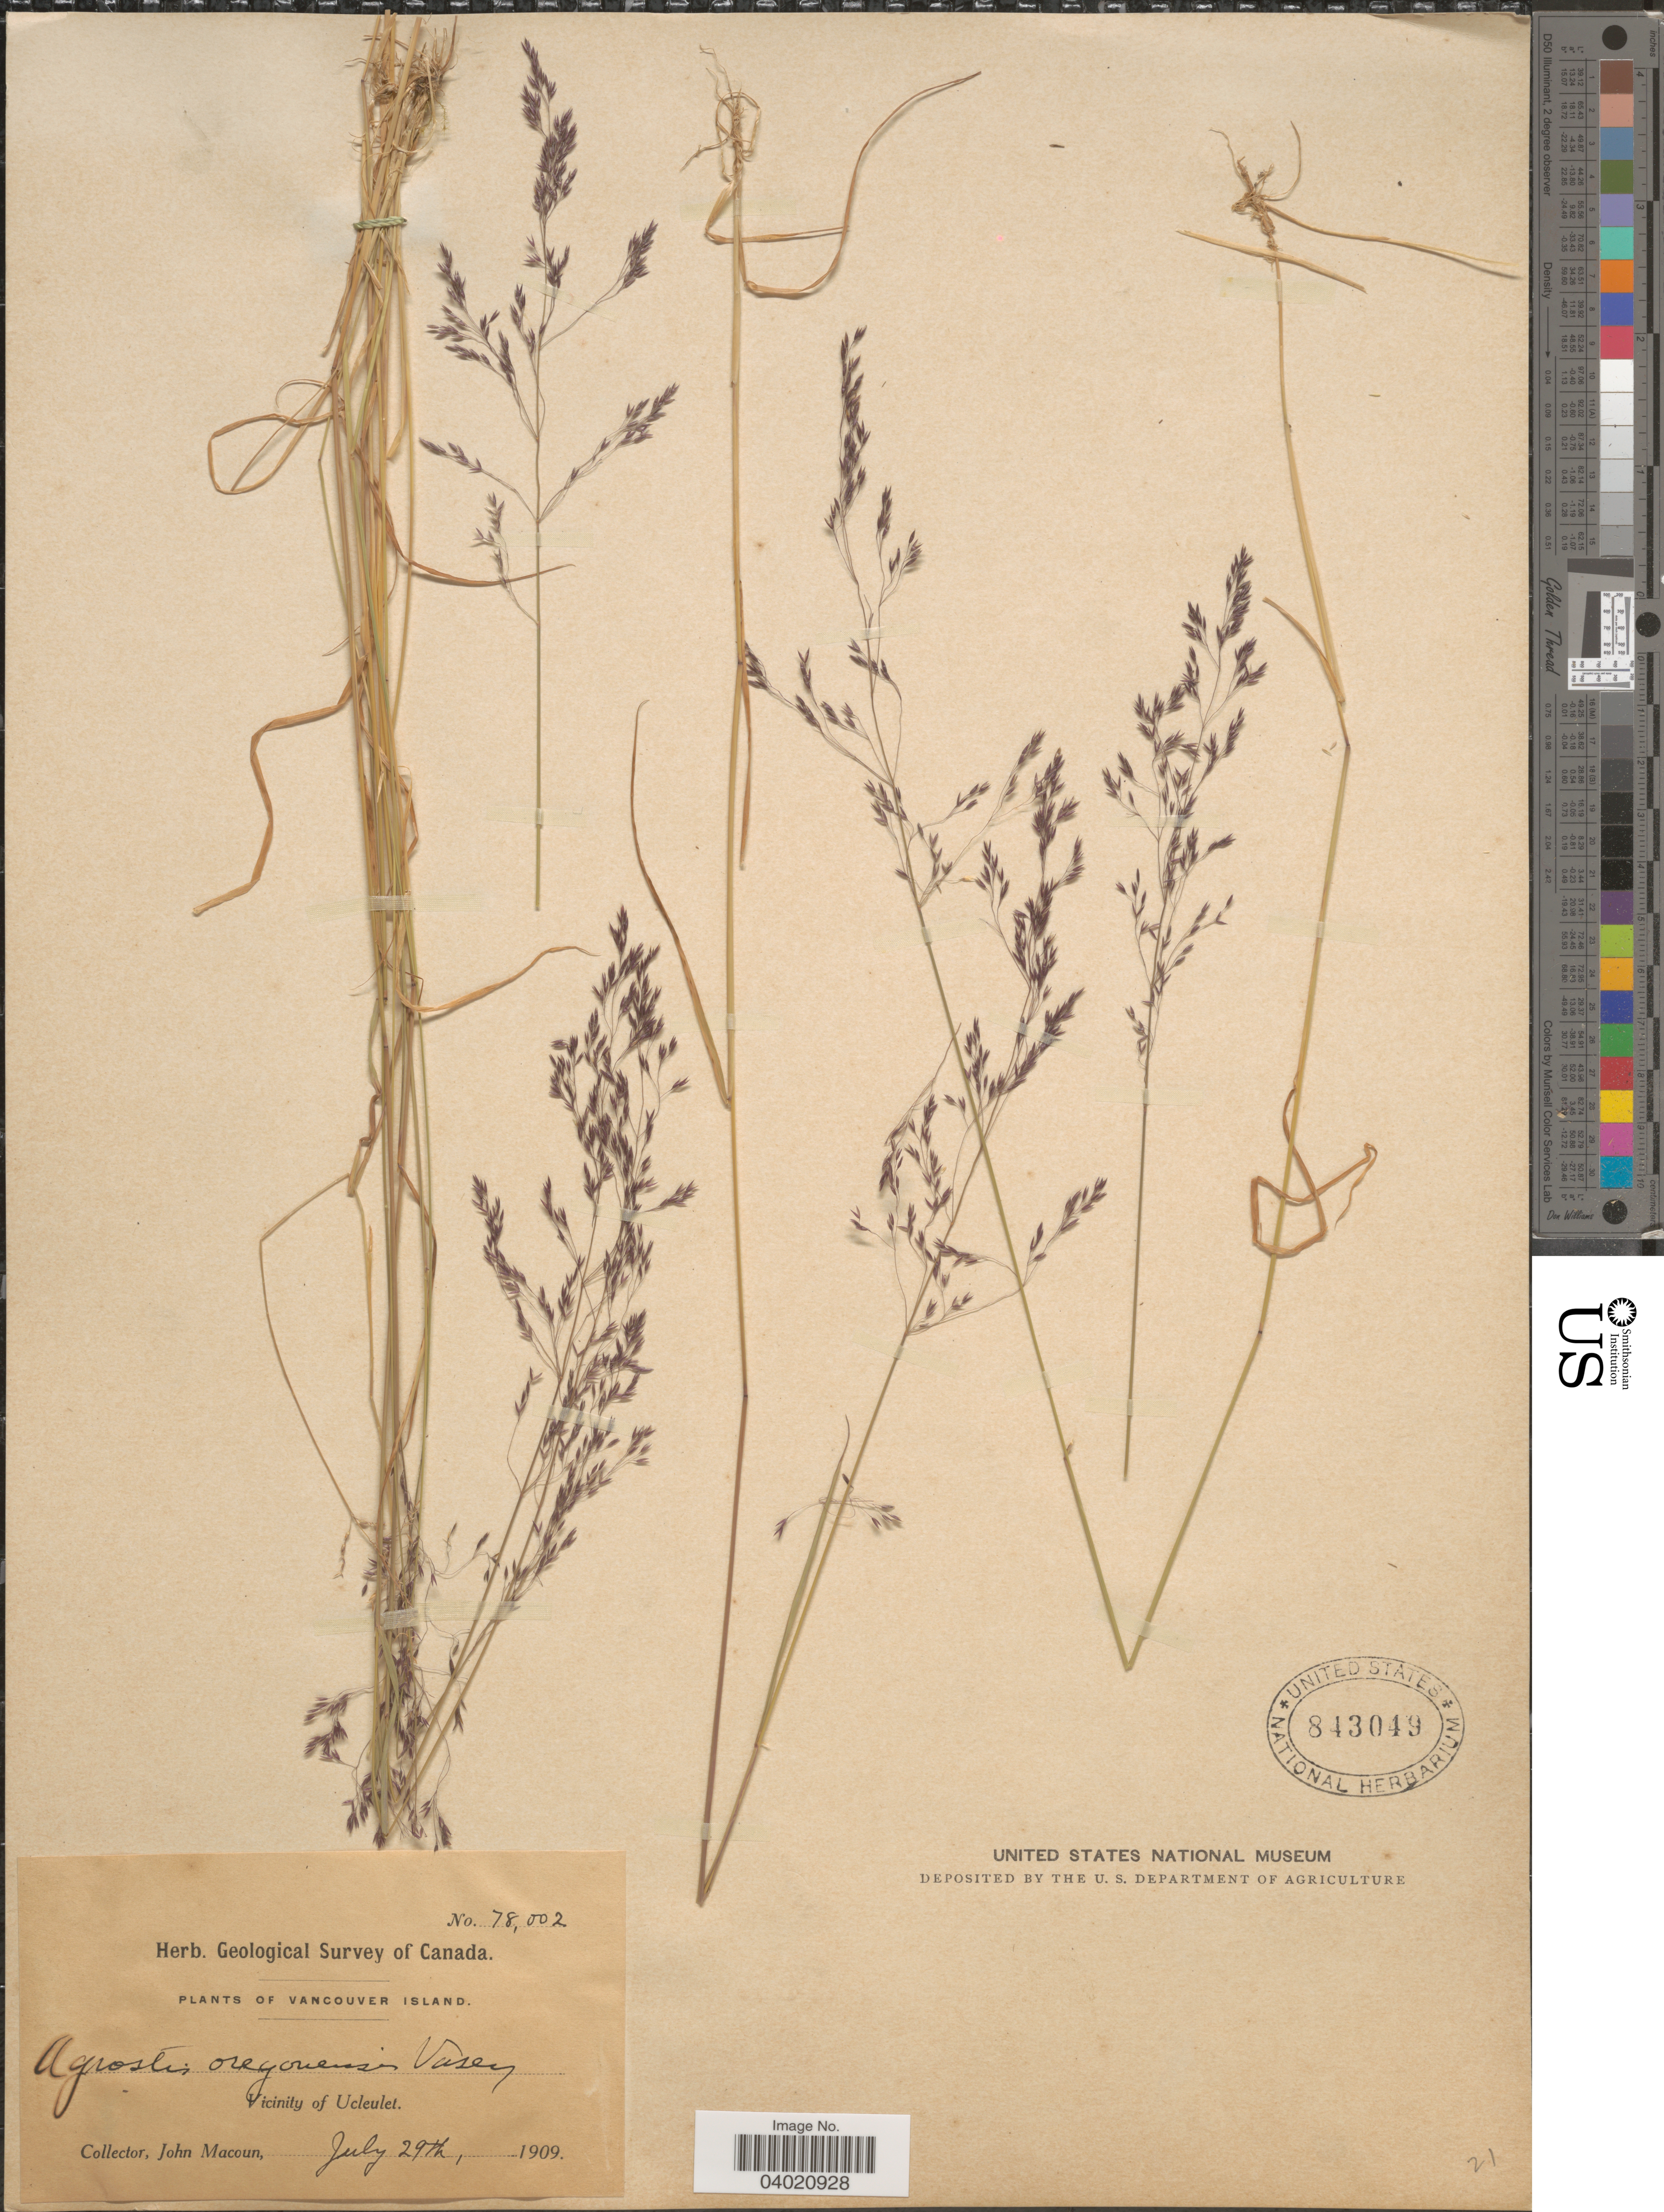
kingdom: Plantae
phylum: Tracheophyta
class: Liliopsida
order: Poales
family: Poaceae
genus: Agrostis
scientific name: Agrostis oregonensis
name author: Vasey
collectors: J. Macoun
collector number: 78002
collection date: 1909-07-29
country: Canada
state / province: British Columbia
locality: Vancouver Island. Vicinity of Ucleulet.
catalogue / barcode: US 843049